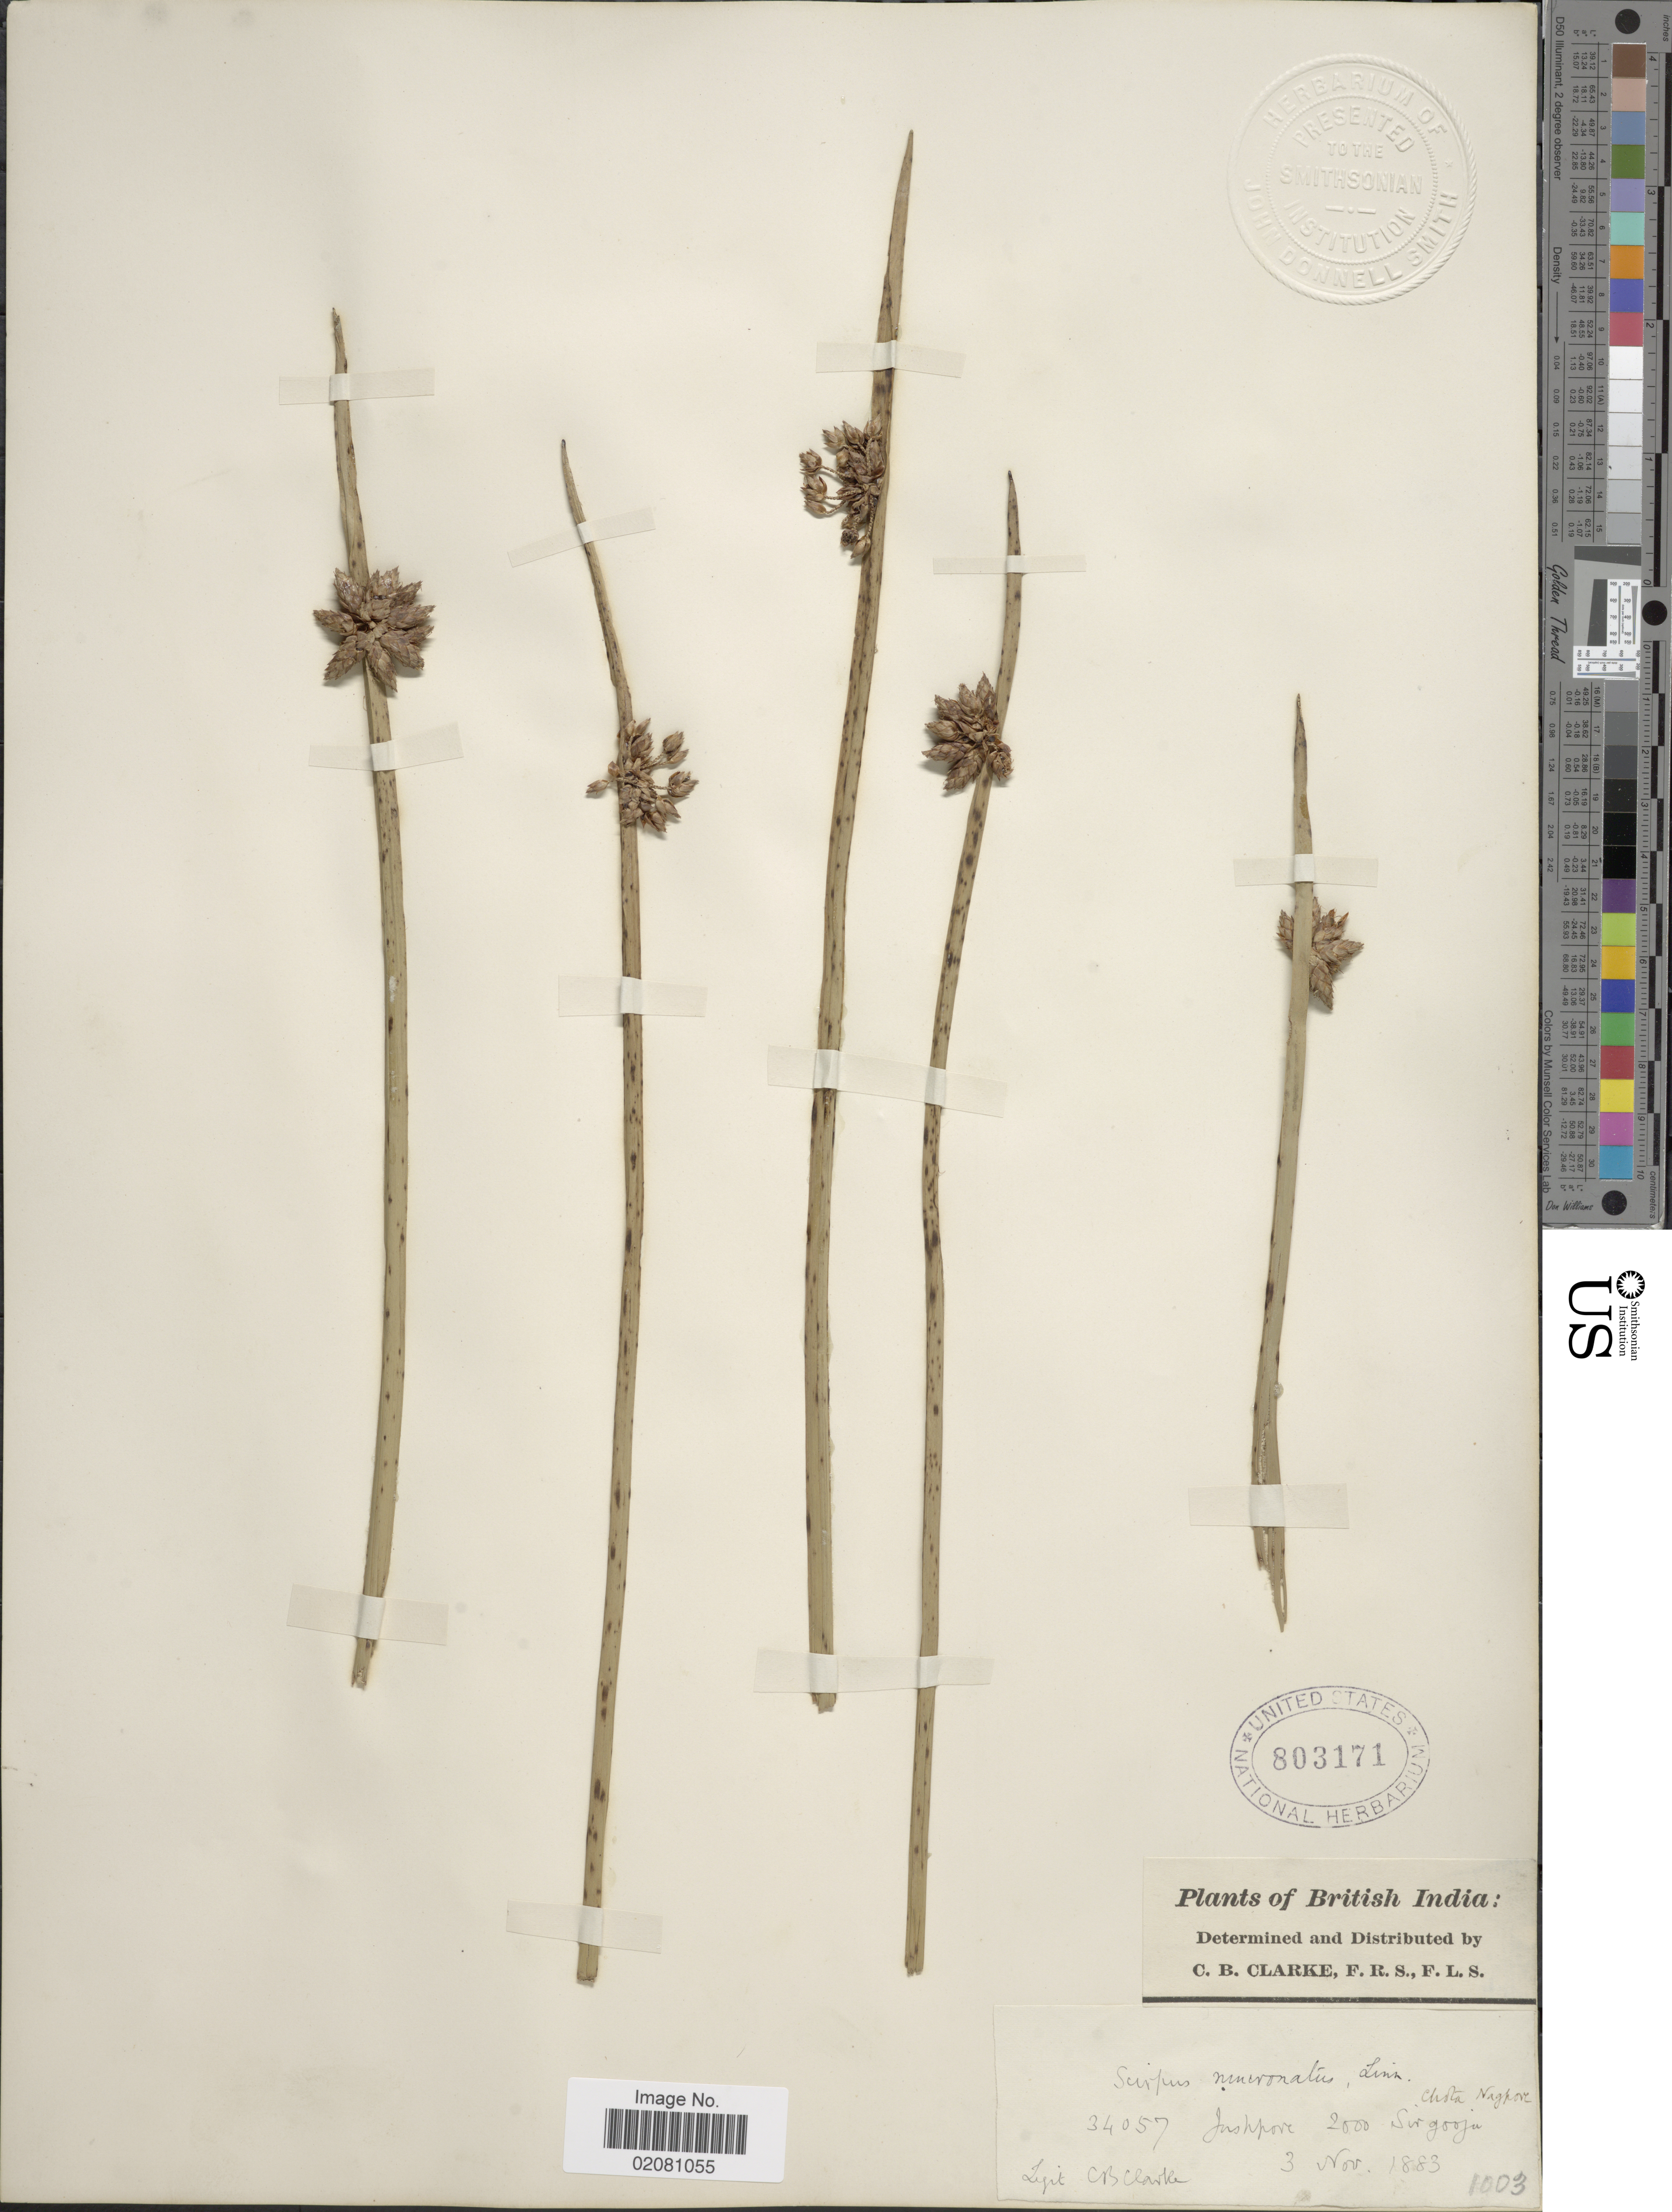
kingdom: Plantae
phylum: Tracheophyta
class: Liliopsida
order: Poales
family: Cyperaceae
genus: Schoenoplectus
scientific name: Schoenoplectus mucronatus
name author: (L.) Palla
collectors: C. B. Clarke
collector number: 34057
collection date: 1883-11-03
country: India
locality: British India, Jashpore, Sirgooja.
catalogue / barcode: US 803171